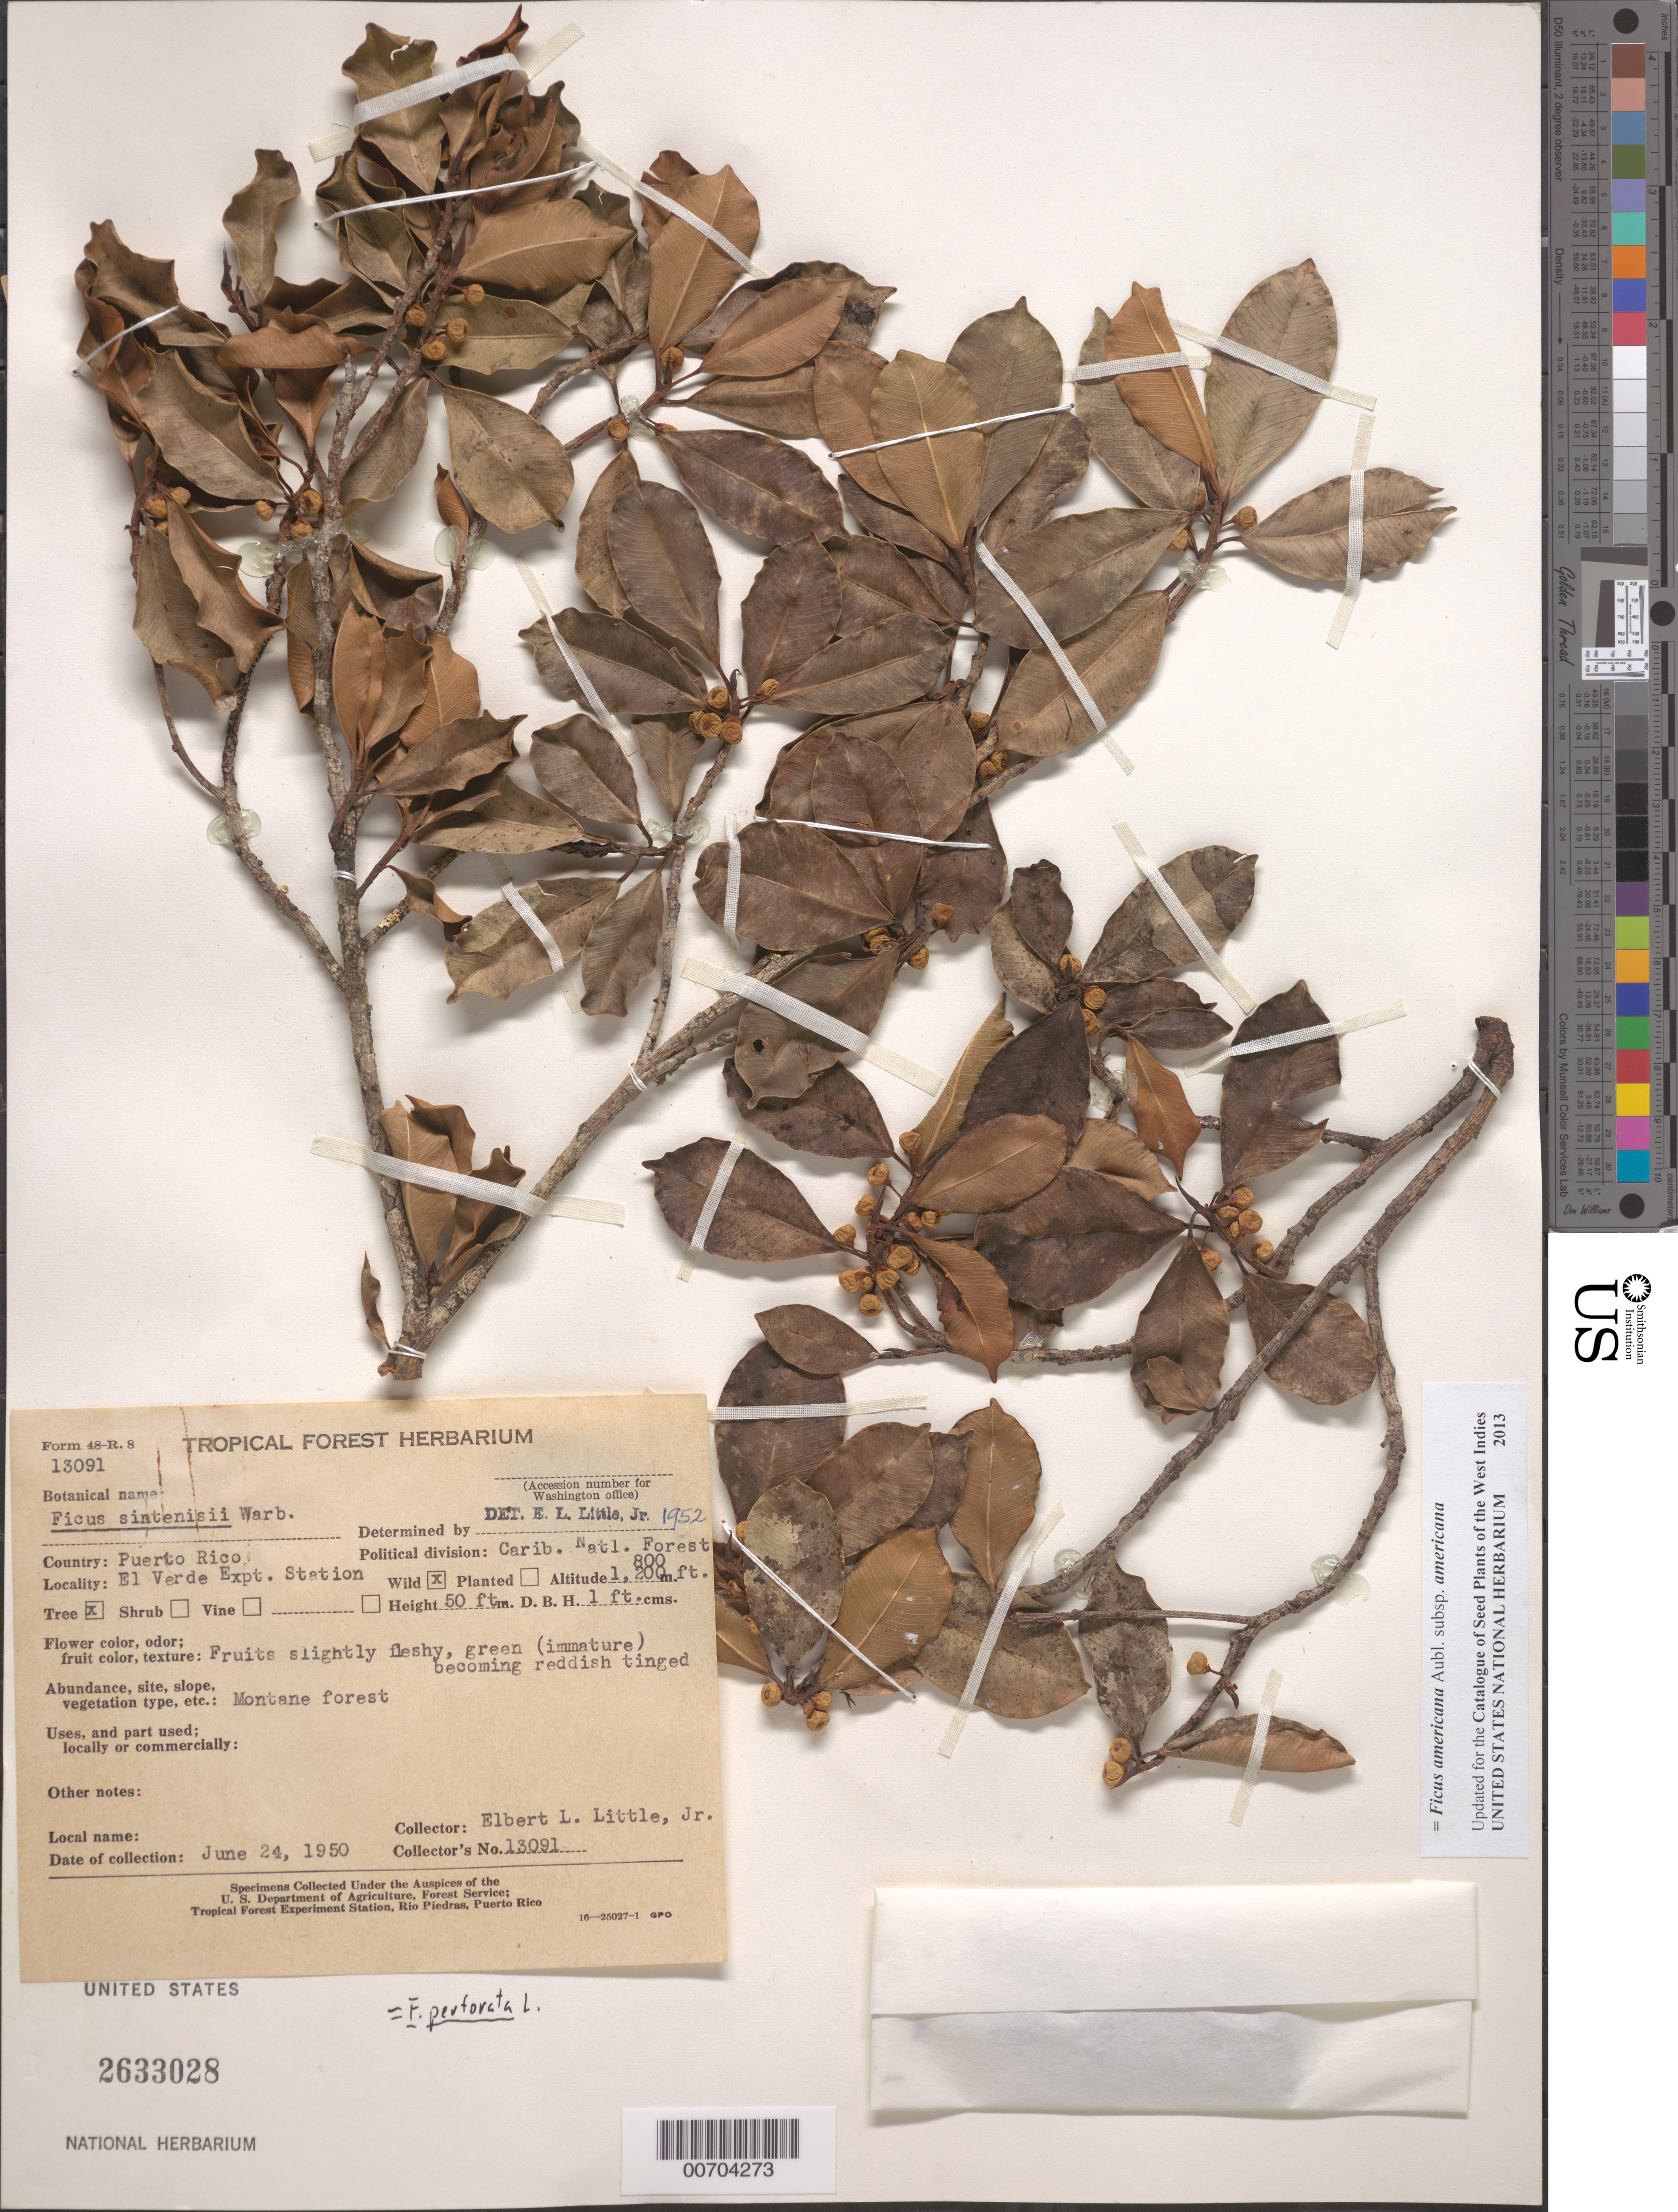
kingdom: Plantae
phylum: Tracheophyta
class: Magnoliopsida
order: Rosales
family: Moraceae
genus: Ficus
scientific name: Ficus perforata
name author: L.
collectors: E. L. Little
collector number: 13091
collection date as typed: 24 Jun 1950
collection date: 1950-06-24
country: Puerto Rico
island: Greater Antilles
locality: Carib. Natl. Forest, El Verde Exp. Station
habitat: Montane forest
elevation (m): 244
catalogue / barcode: US 2633028